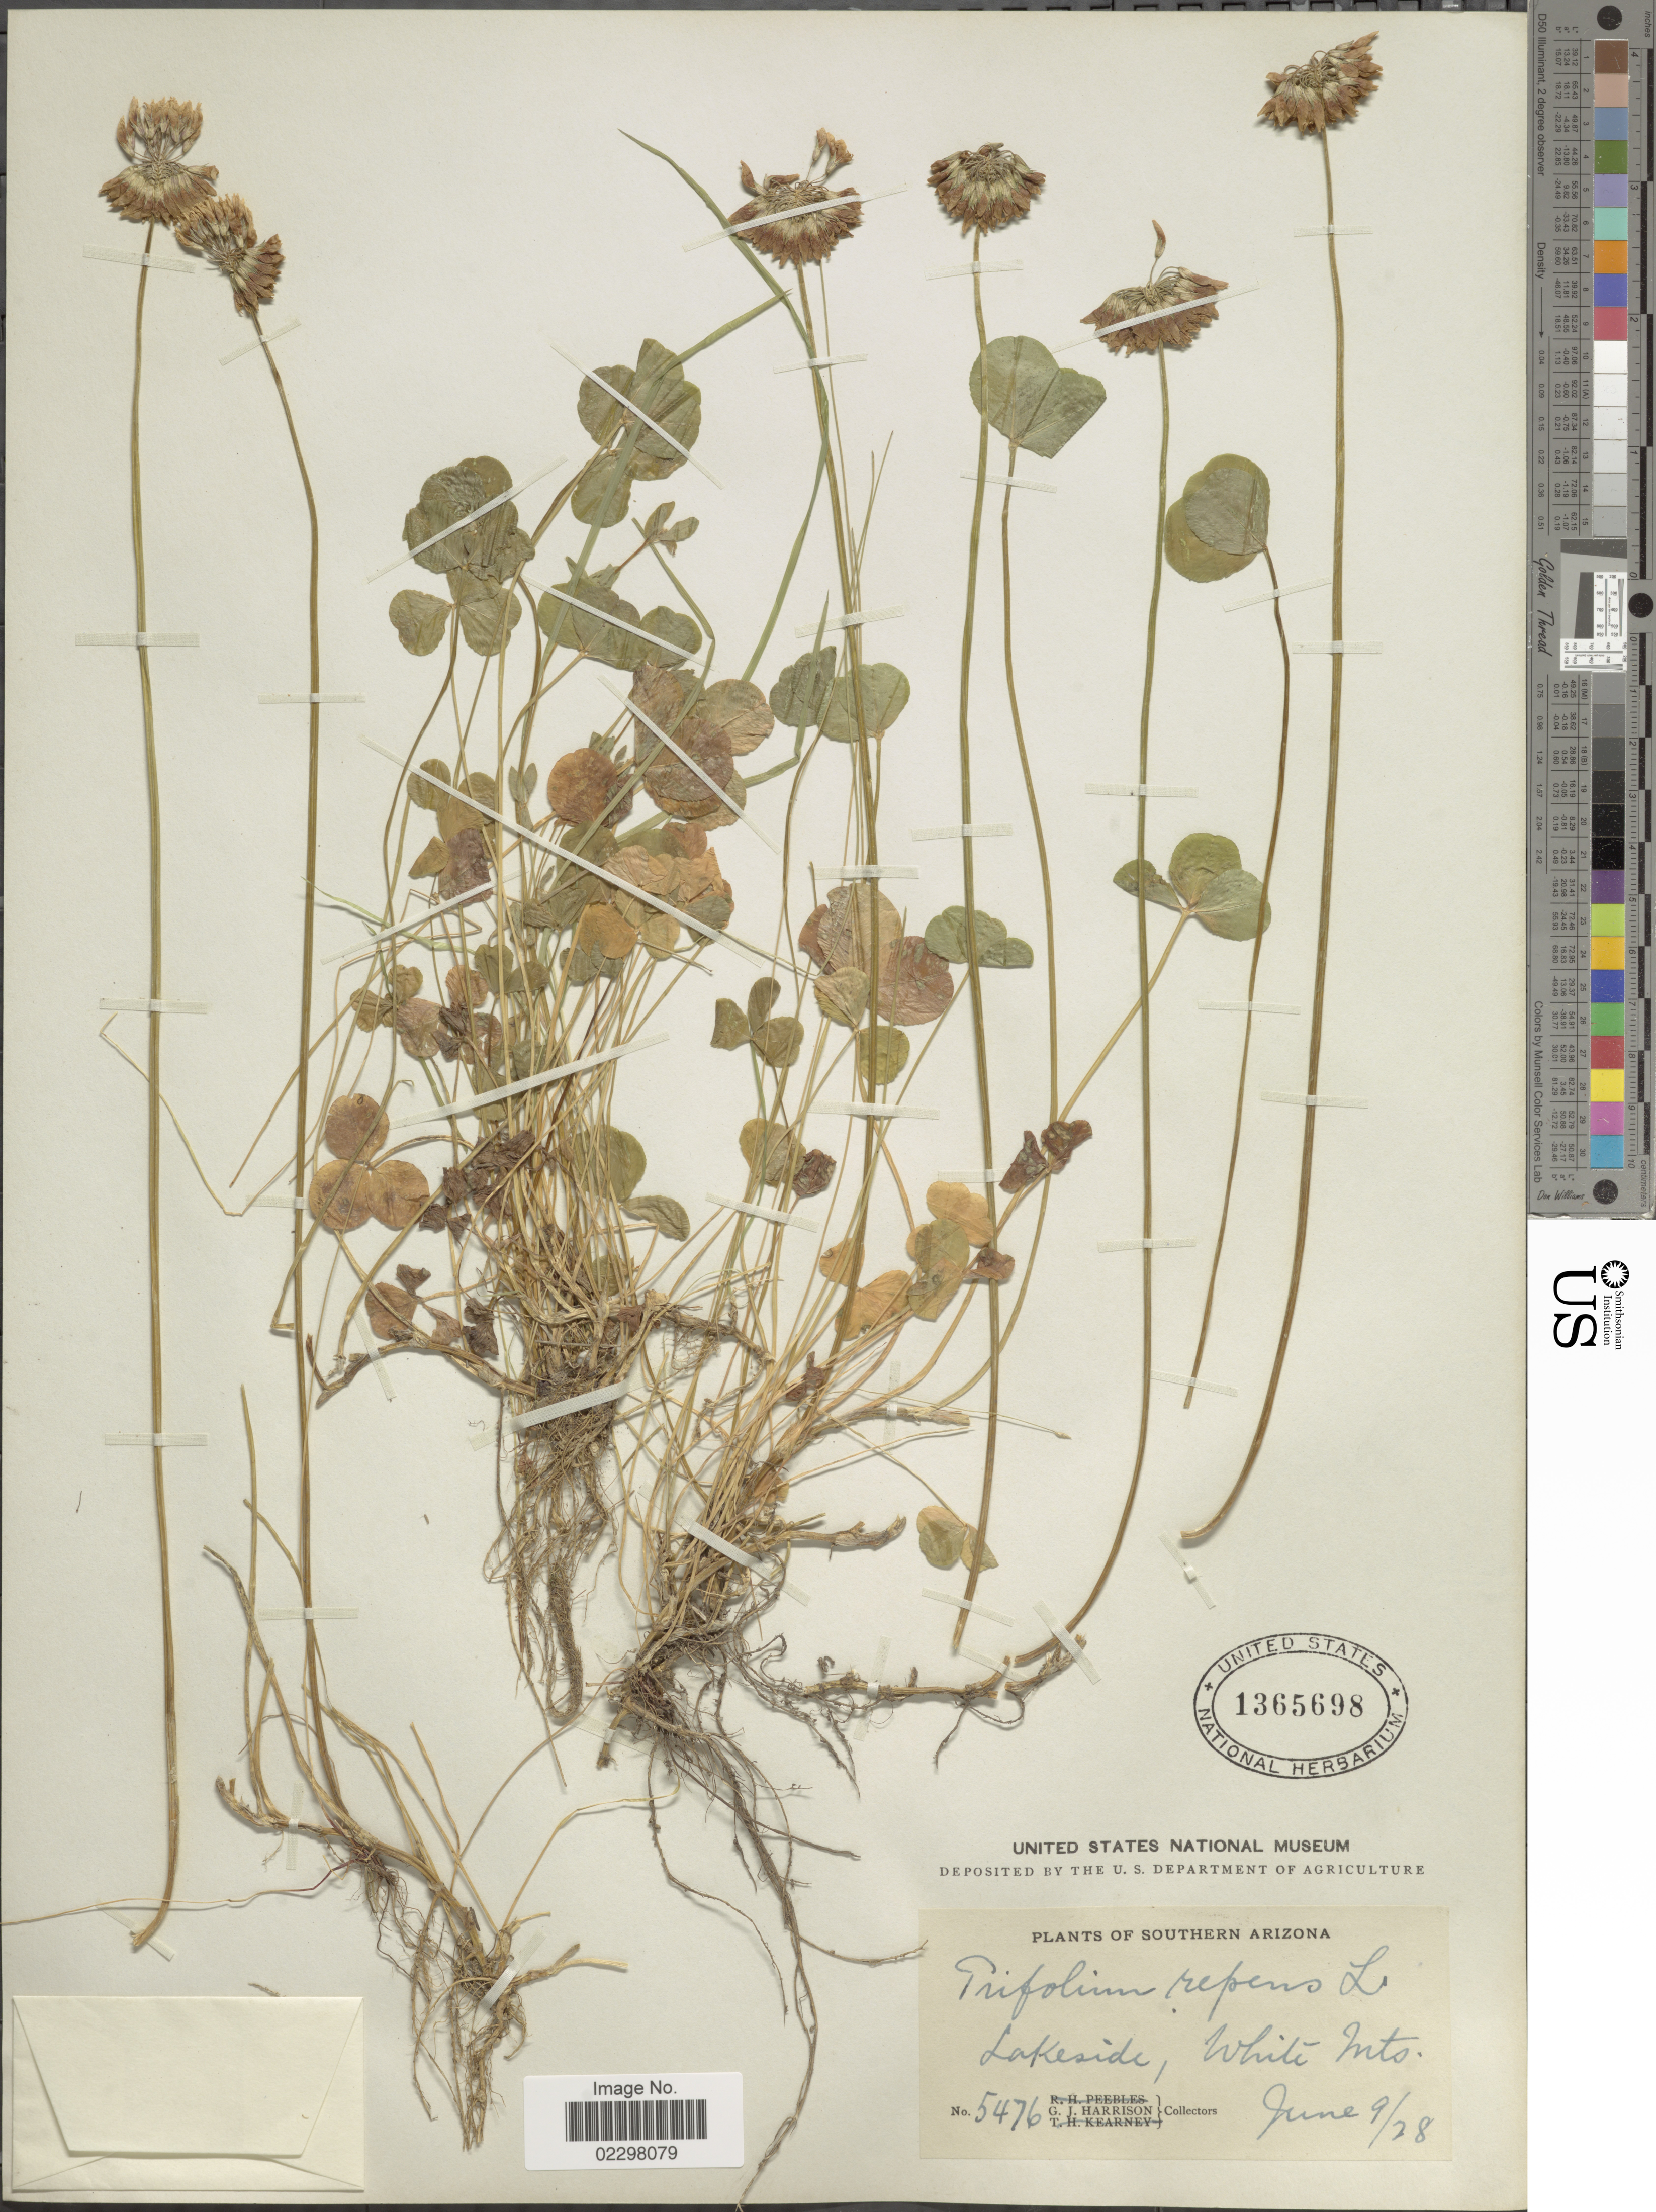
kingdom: Plantae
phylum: Tracheophyta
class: Magnoliopsida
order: Fabales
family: Fabaceae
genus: Trifolium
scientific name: Trifolium repens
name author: L.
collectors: G. J. Harrison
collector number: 5476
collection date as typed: Transcribed d/m/y: 9/6/38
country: United States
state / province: Arizona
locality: Southern Arizona, Lakeside, White Mts.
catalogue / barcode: US 1365698